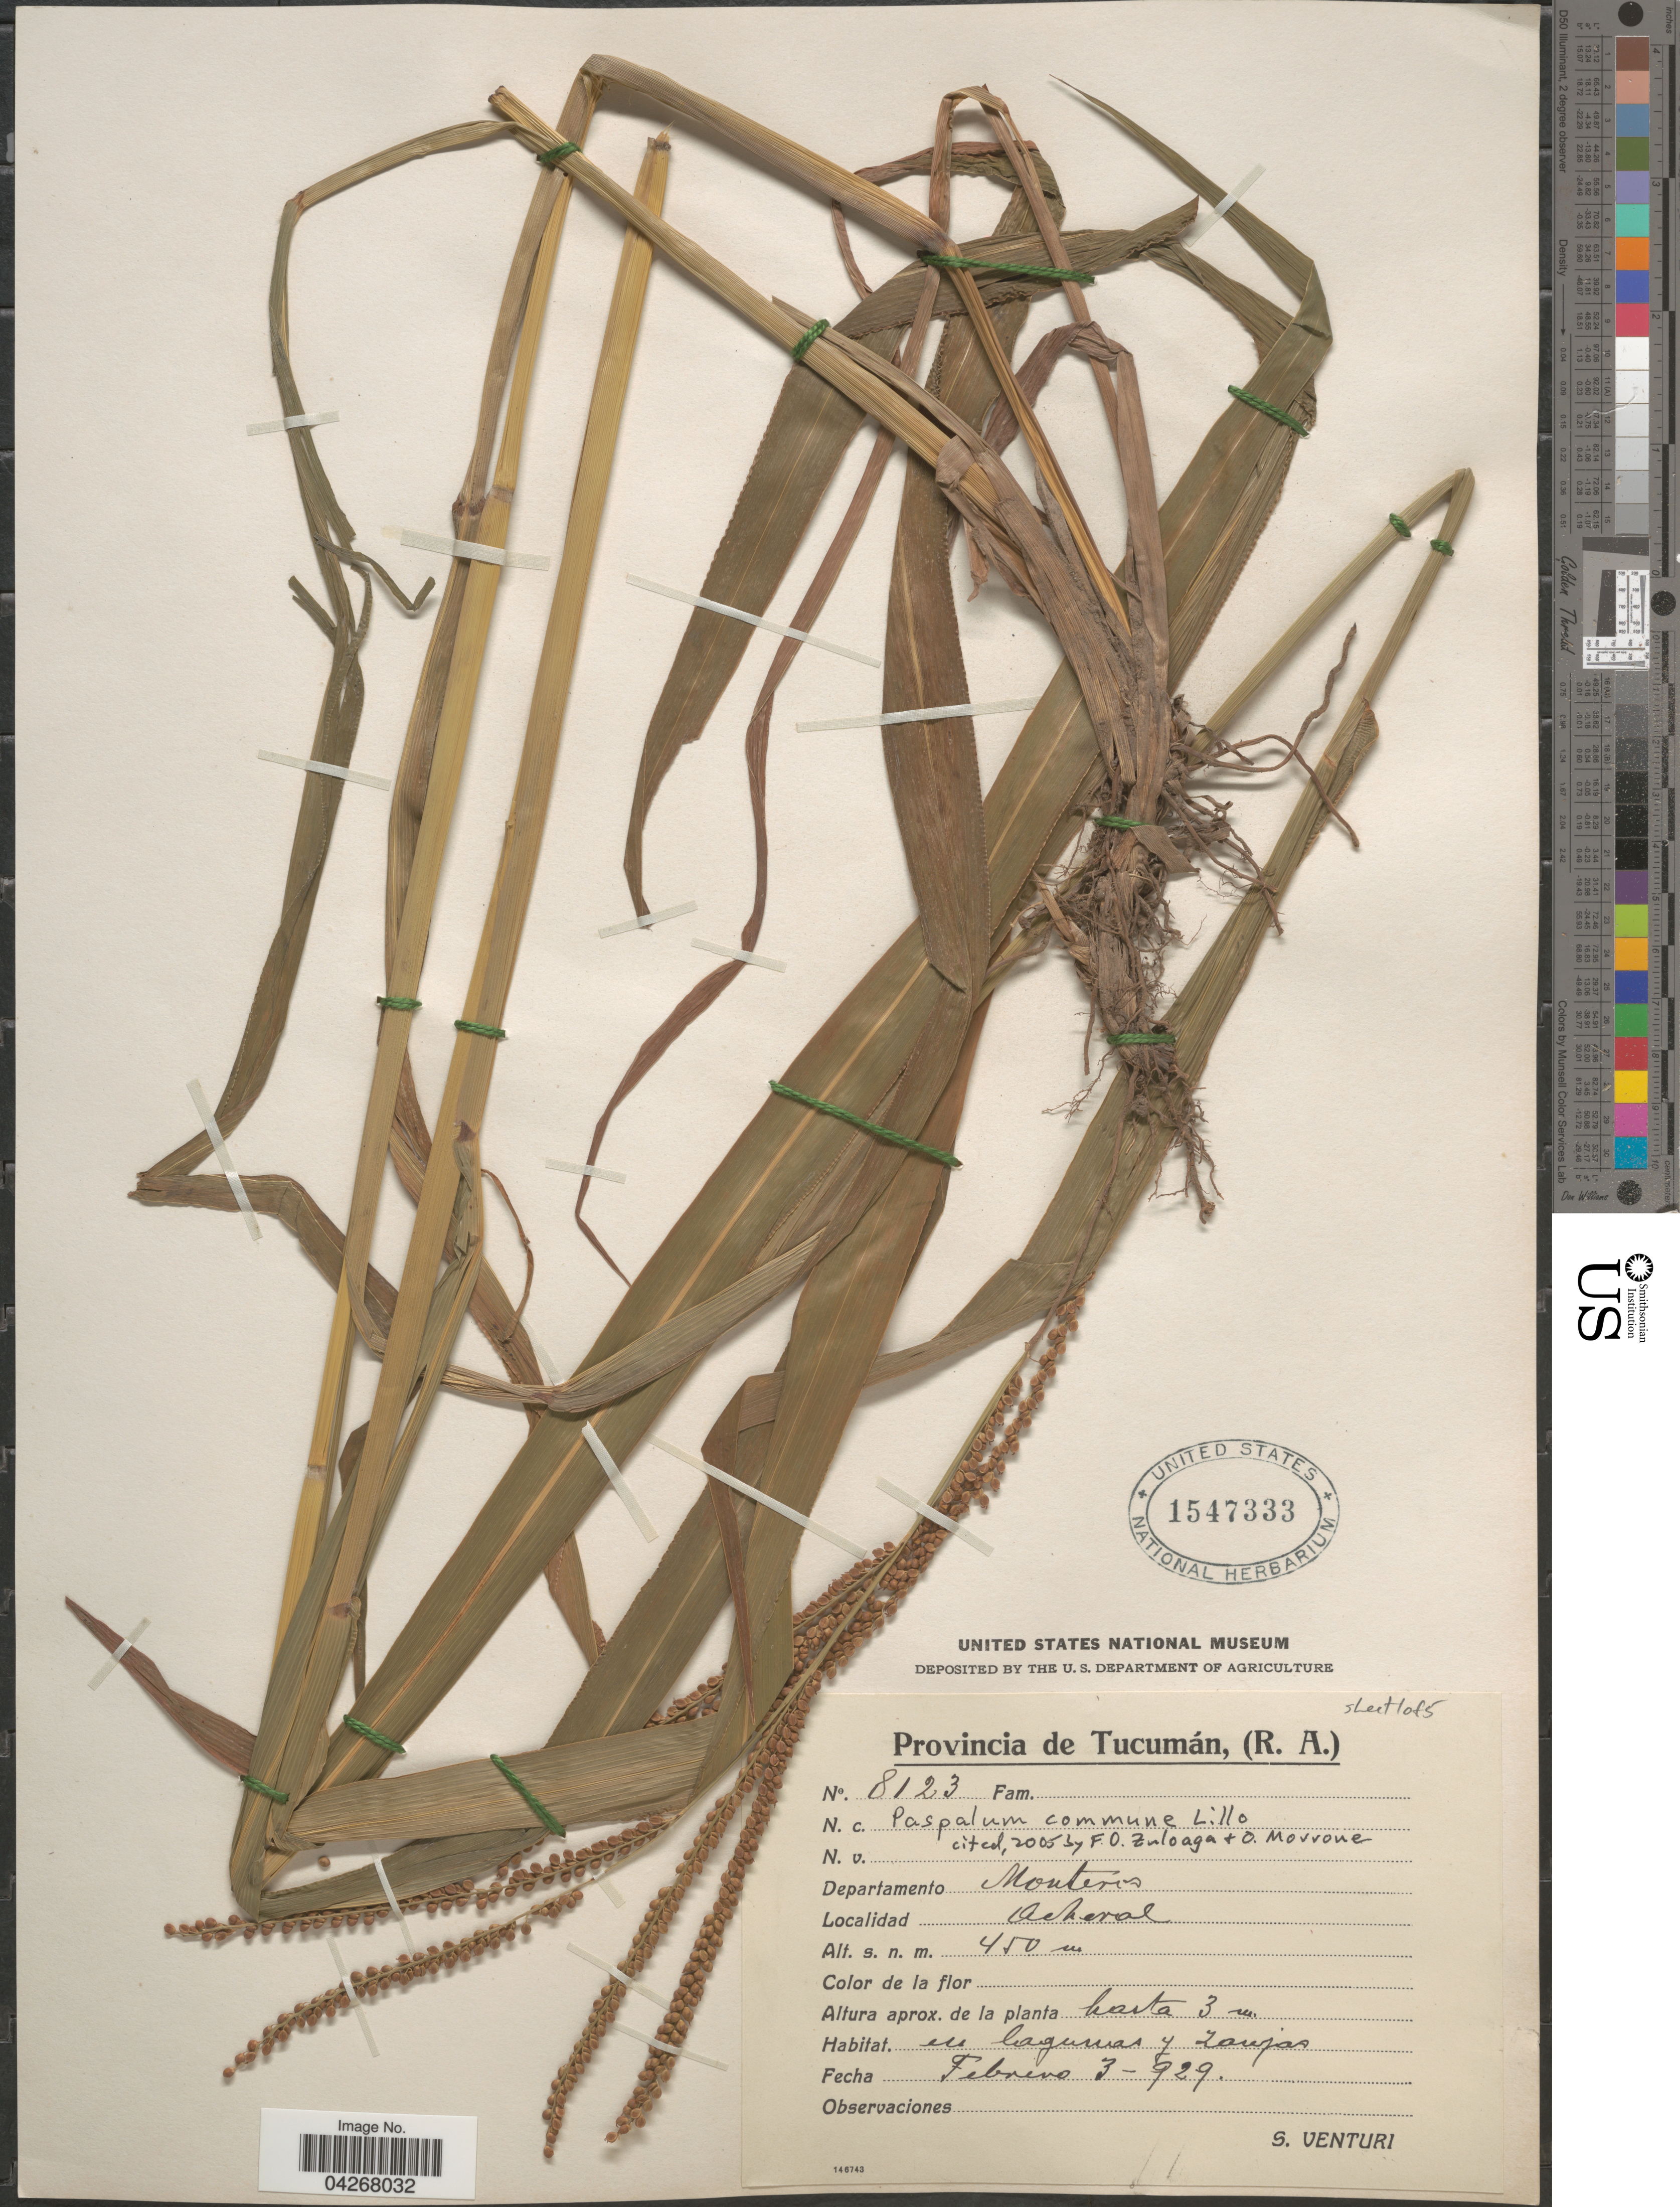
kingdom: Plantae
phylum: Tracheophyta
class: Liliopsida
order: Poales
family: Poaceae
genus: Paspalum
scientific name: Paspalum commune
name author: Lillo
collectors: S. Venturi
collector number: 8123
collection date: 1929-02-03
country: Argentina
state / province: Tucuman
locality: Departamento Monteros. Ocheral.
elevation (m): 450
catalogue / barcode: US 1547333